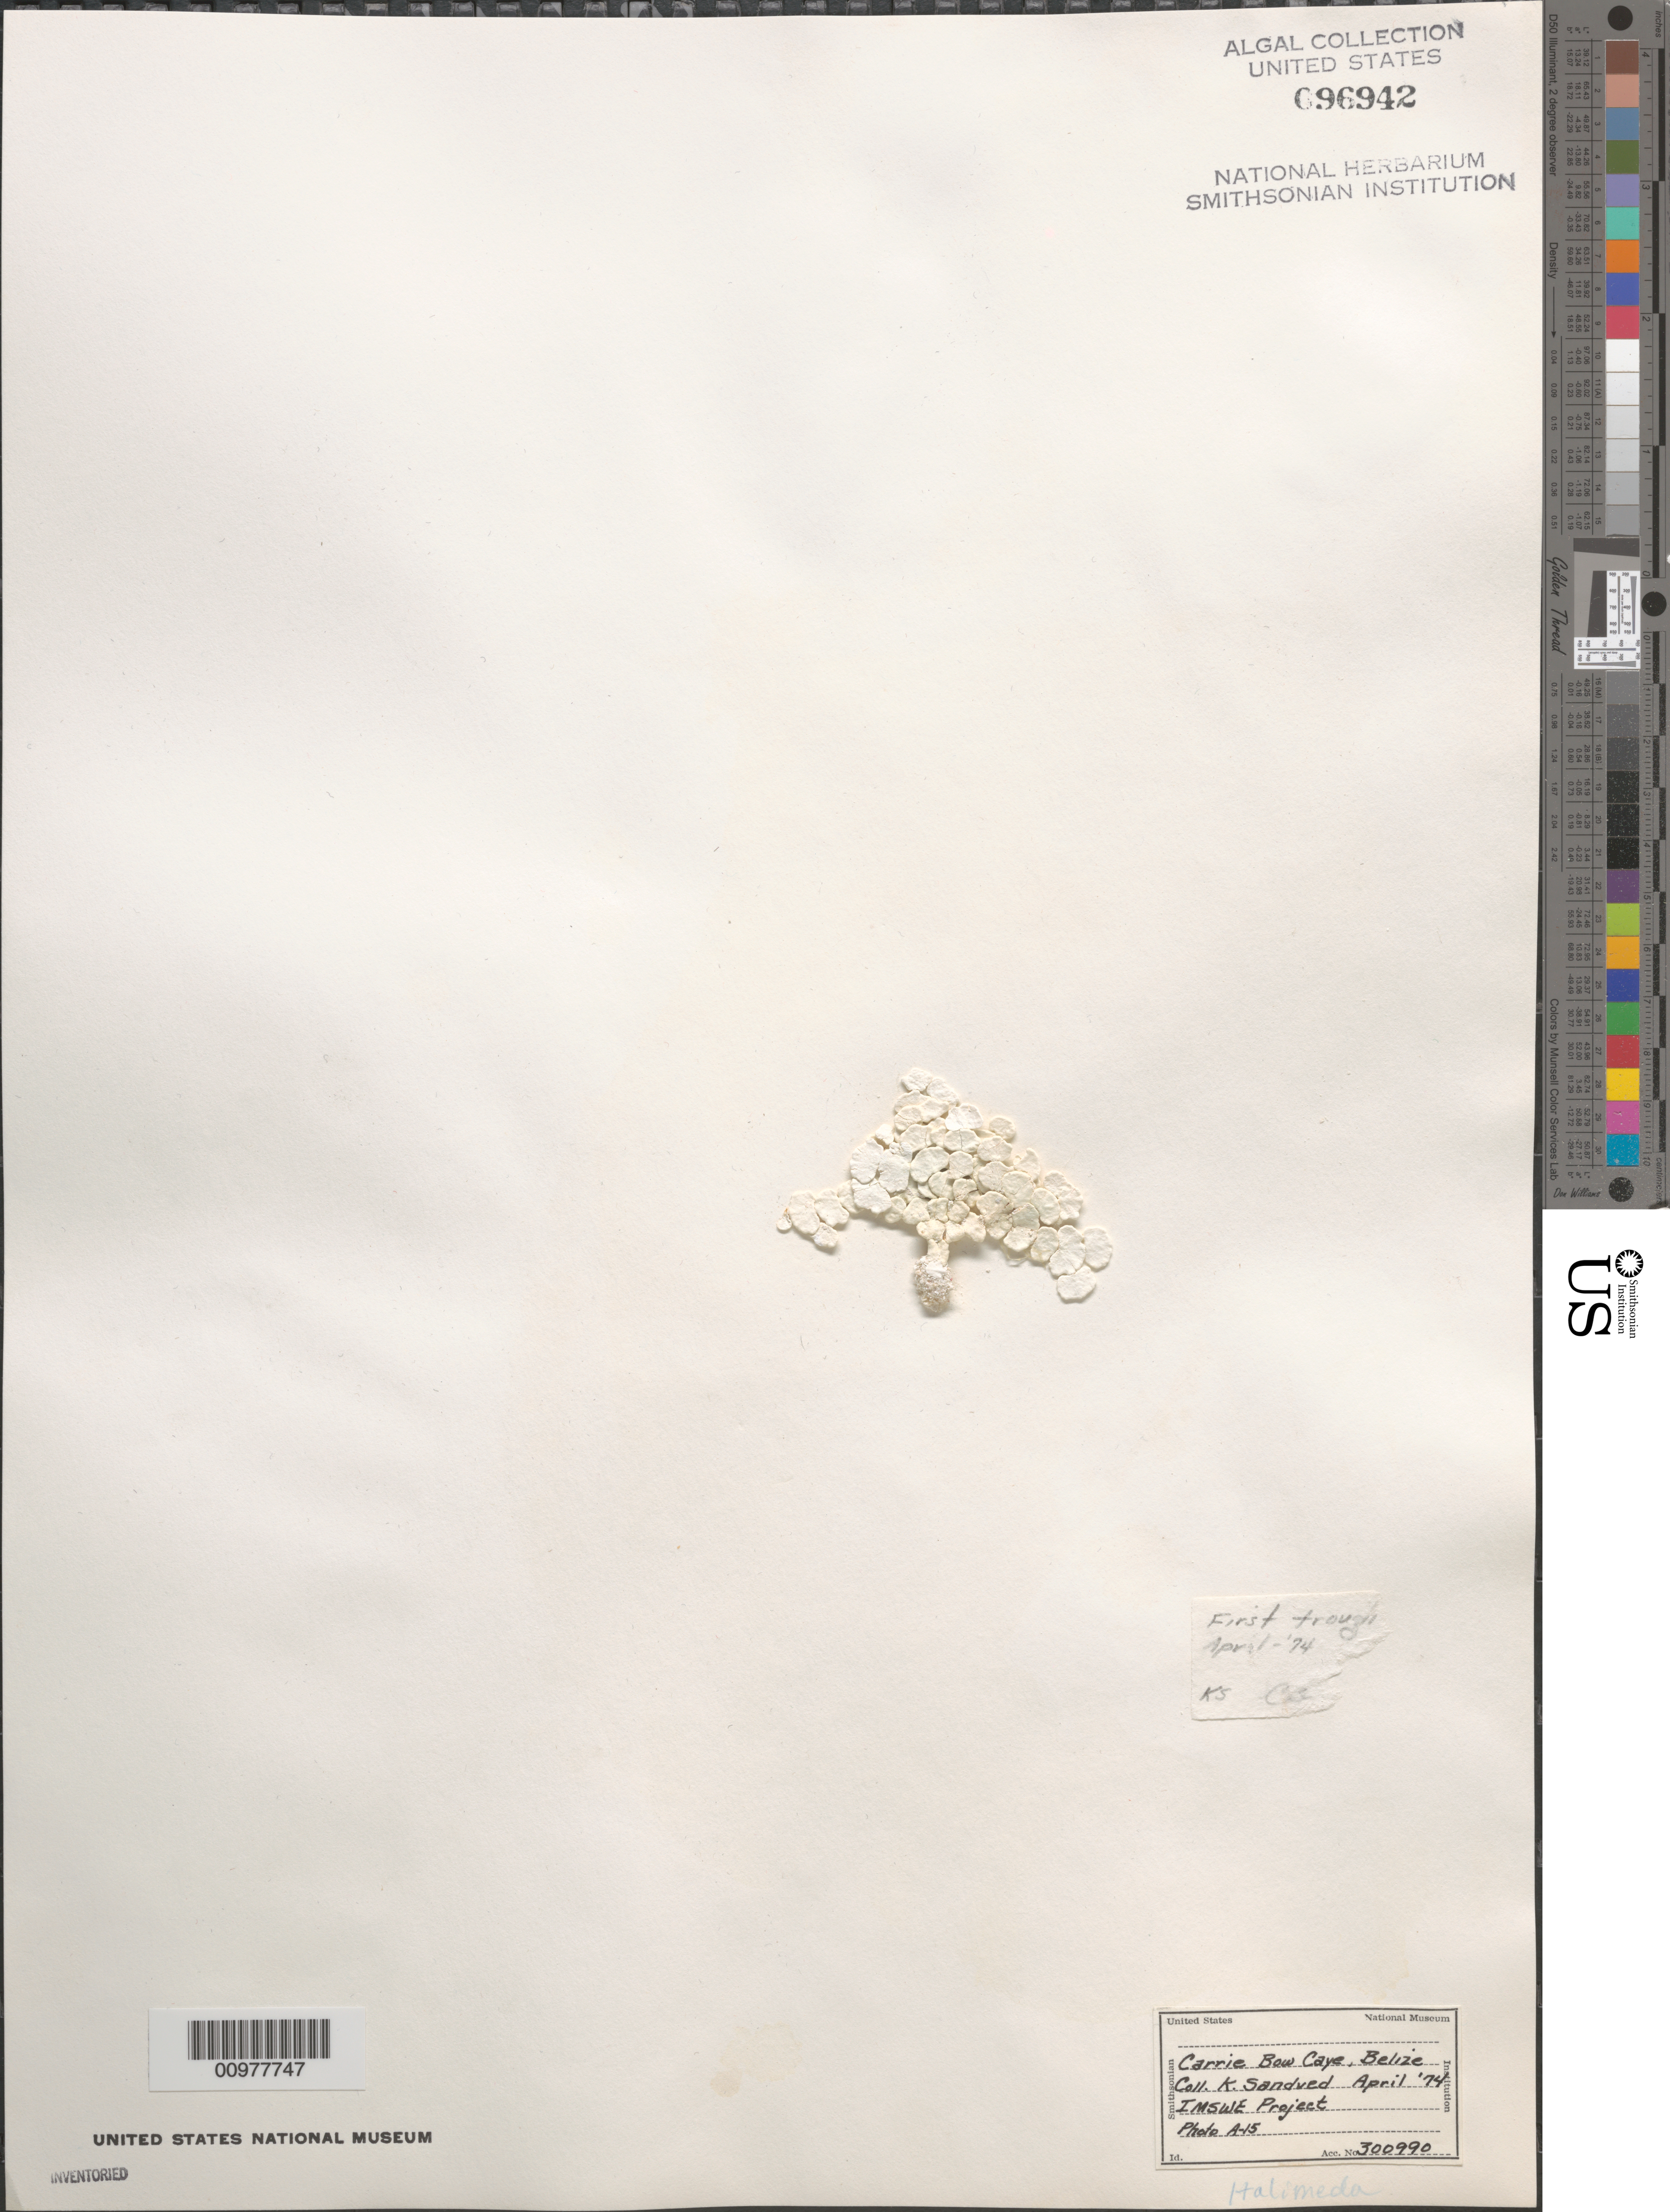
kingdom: Plantae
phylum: Chlorophyta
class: Ulvophyceae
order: Bryopsidales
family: Halimedaceae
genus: Halimeda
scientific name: Halimeda sp.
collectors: K. Sandved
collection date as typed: Apr 1974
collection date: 1974-04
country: Belize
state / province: Stann Creek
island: Carrie Bow Cay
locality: First trough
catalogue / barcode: US 96942